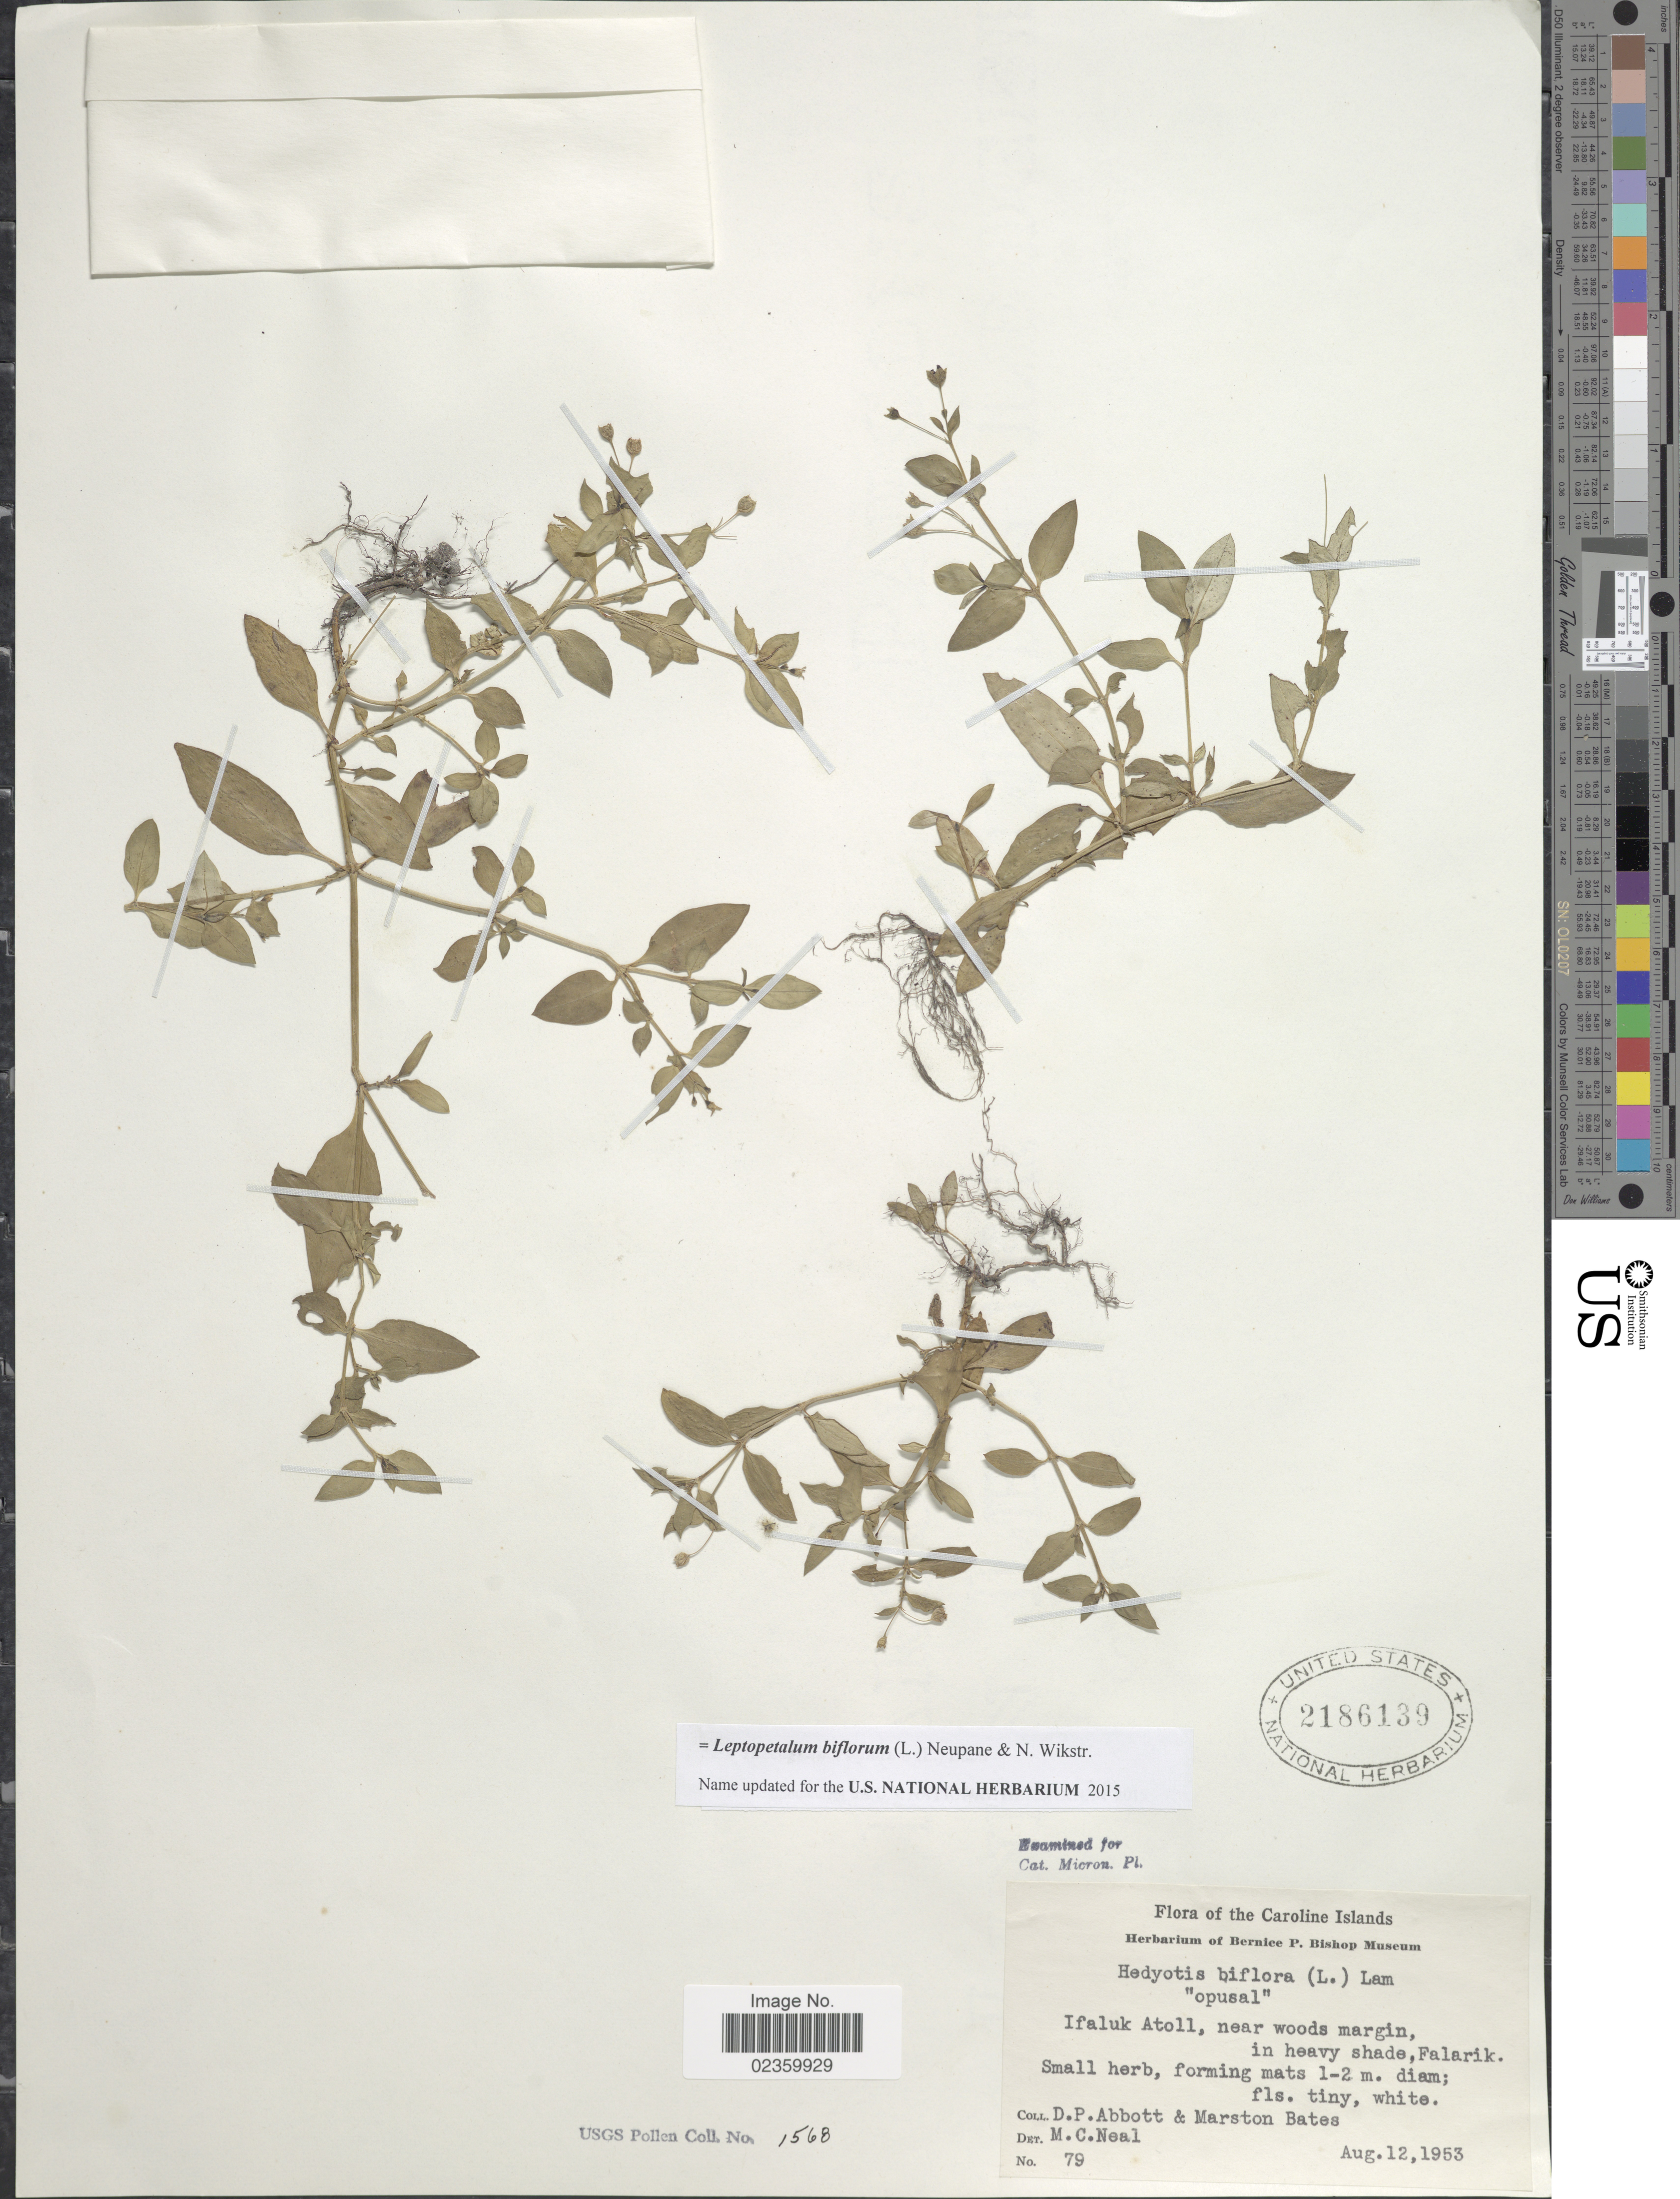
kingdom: Plantae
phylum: Tracheophyta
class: Magnoliopsida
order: Gentianales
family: Rubiaceae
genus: Leptopetalum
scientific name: Leptopetalum biflorum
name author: (L.) Neupane & N. Wikstr.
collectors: D. P. Abbott & M. Bates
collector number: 79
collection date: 1953-08-12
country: Micronesia, Federated States of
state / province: Yap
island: Ifalik [Ifaluk] Atoll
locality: The Caroline Islands. Ifaluk Atoll, near woods margin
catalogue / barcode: US 2186139